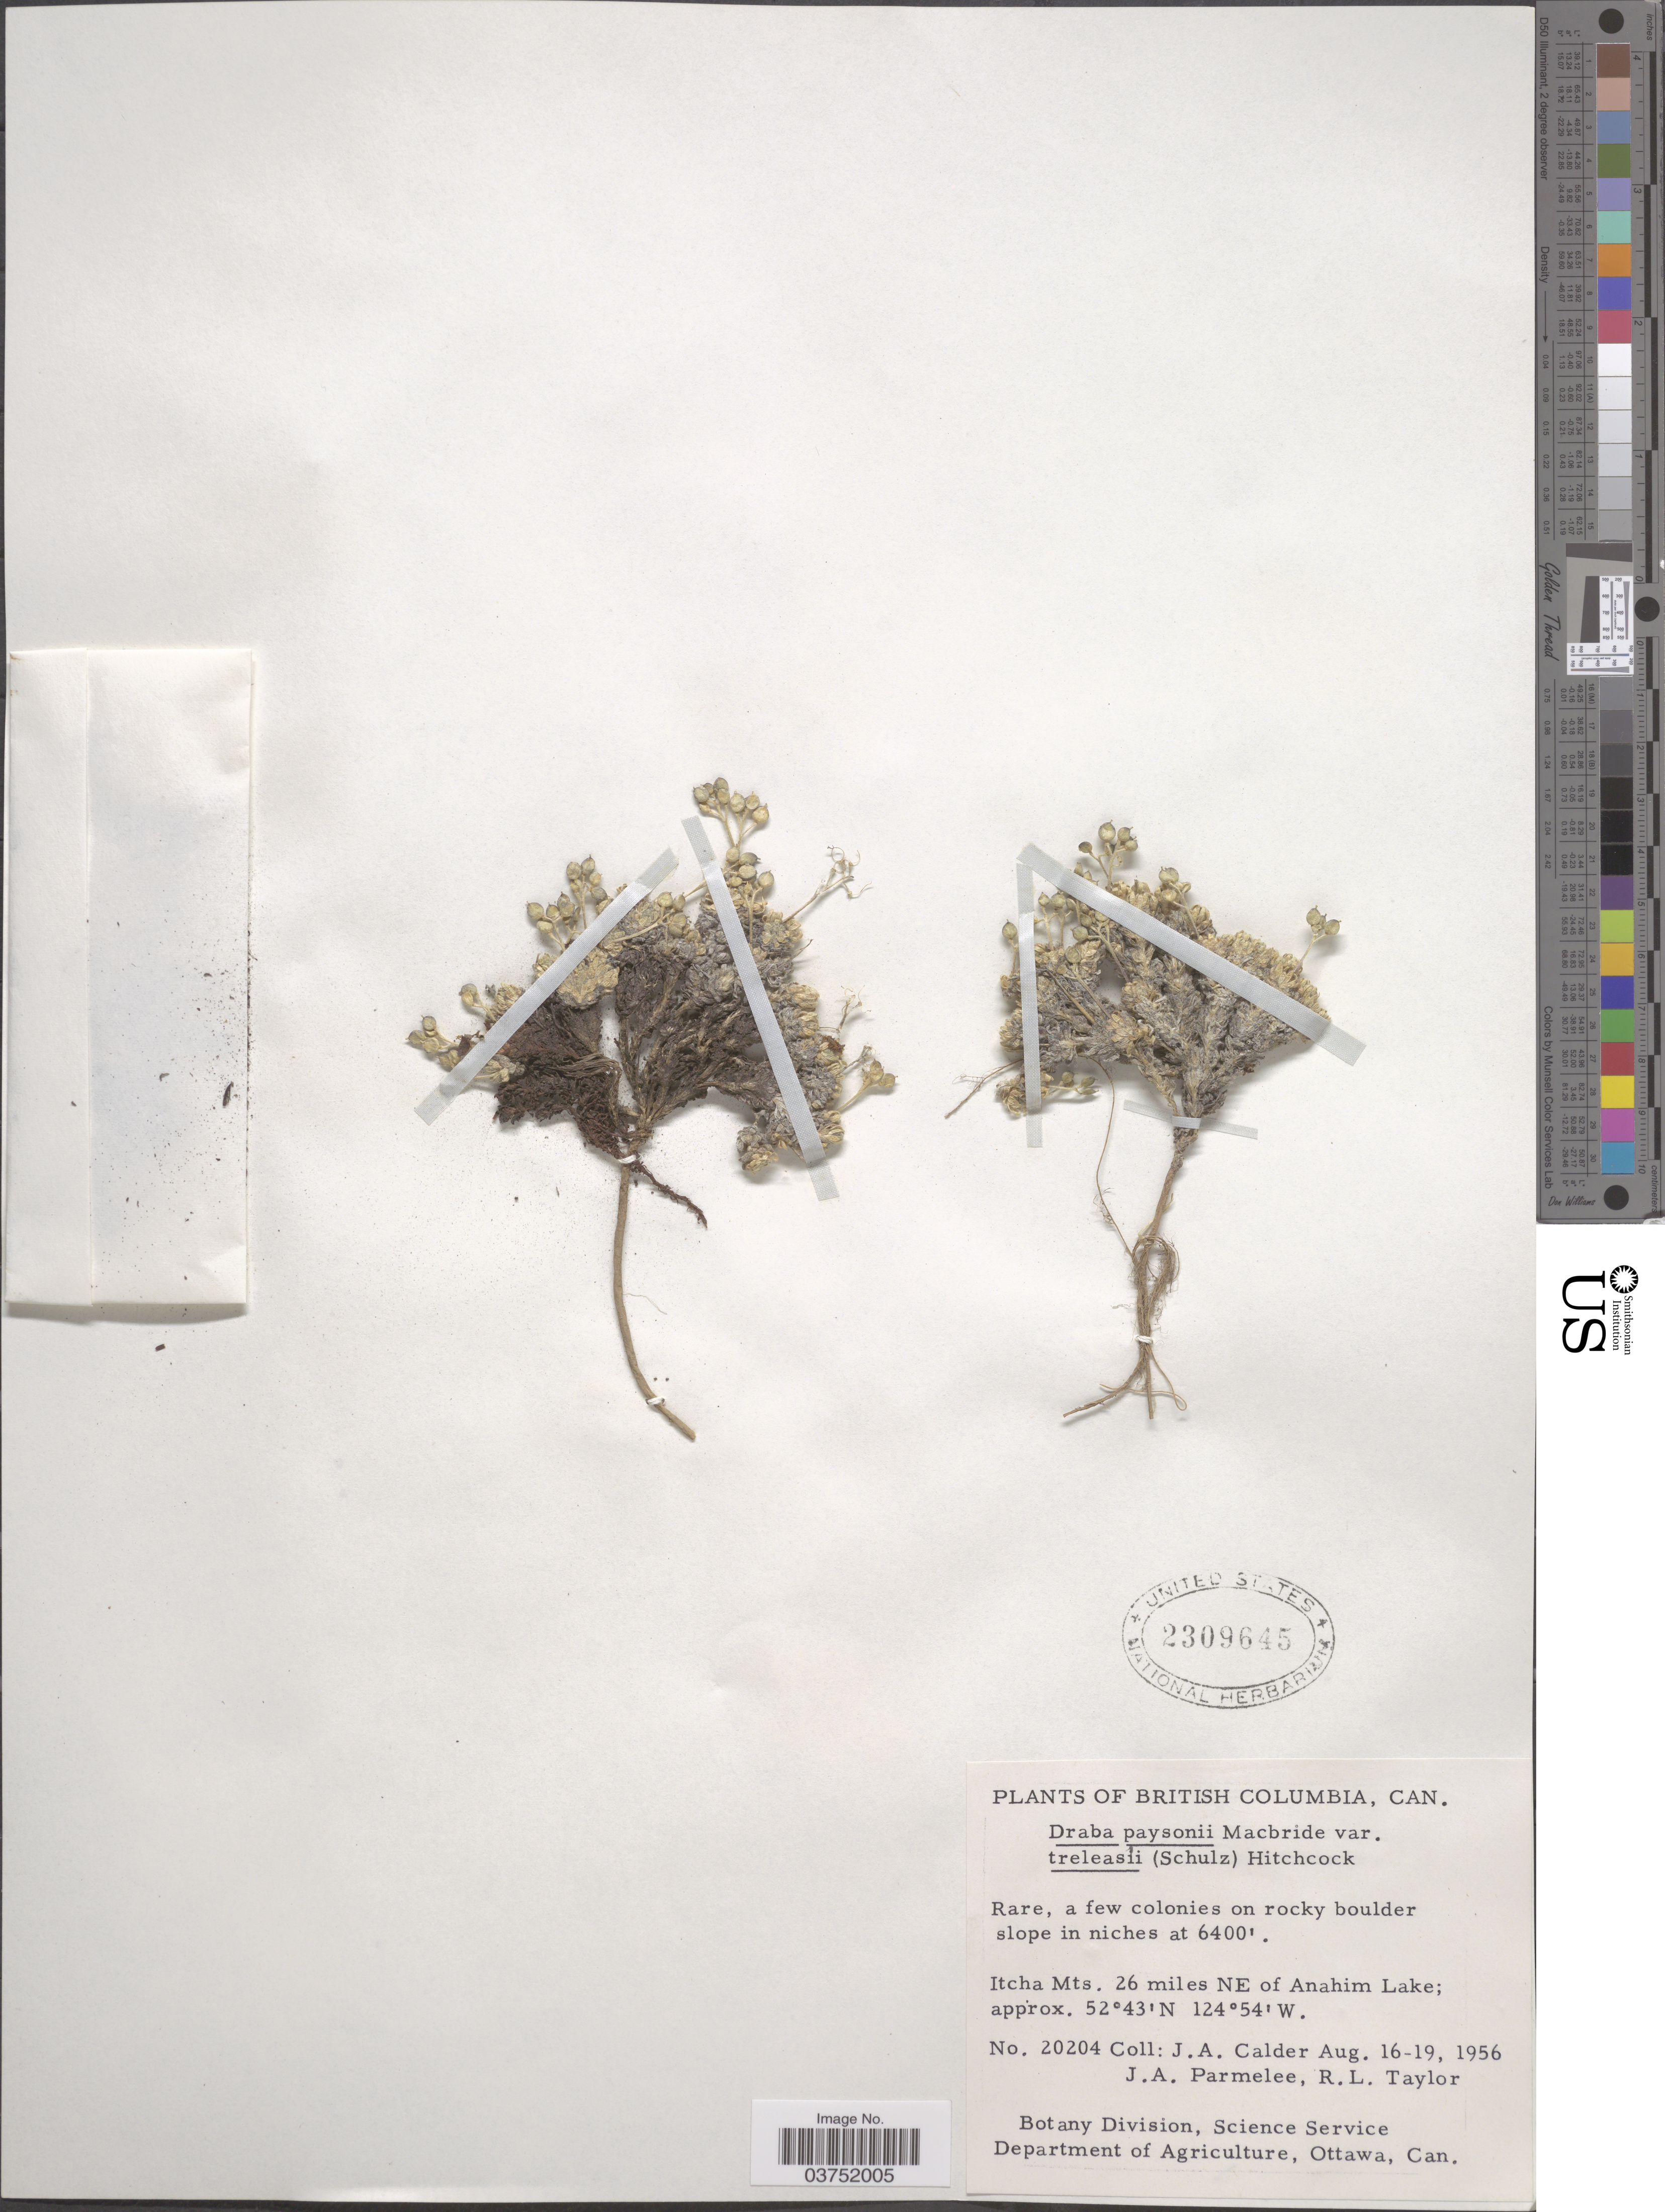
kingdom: Plantae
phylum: Tracheophyta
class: Magnoliopsida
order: Brassicales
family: Brassicaceae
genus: Draba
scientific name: Draba novolympica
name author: Payson & H. St. John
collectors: J. A. Calder, J. A. Parmelee & R. Taylor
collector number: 20204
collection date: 1956-08-16/1956-08-19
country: Canada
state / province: British Columbia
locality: Itcha Mts. 26 miles NE of Anahim Lake.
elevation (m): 1951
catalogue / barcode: US 2309645